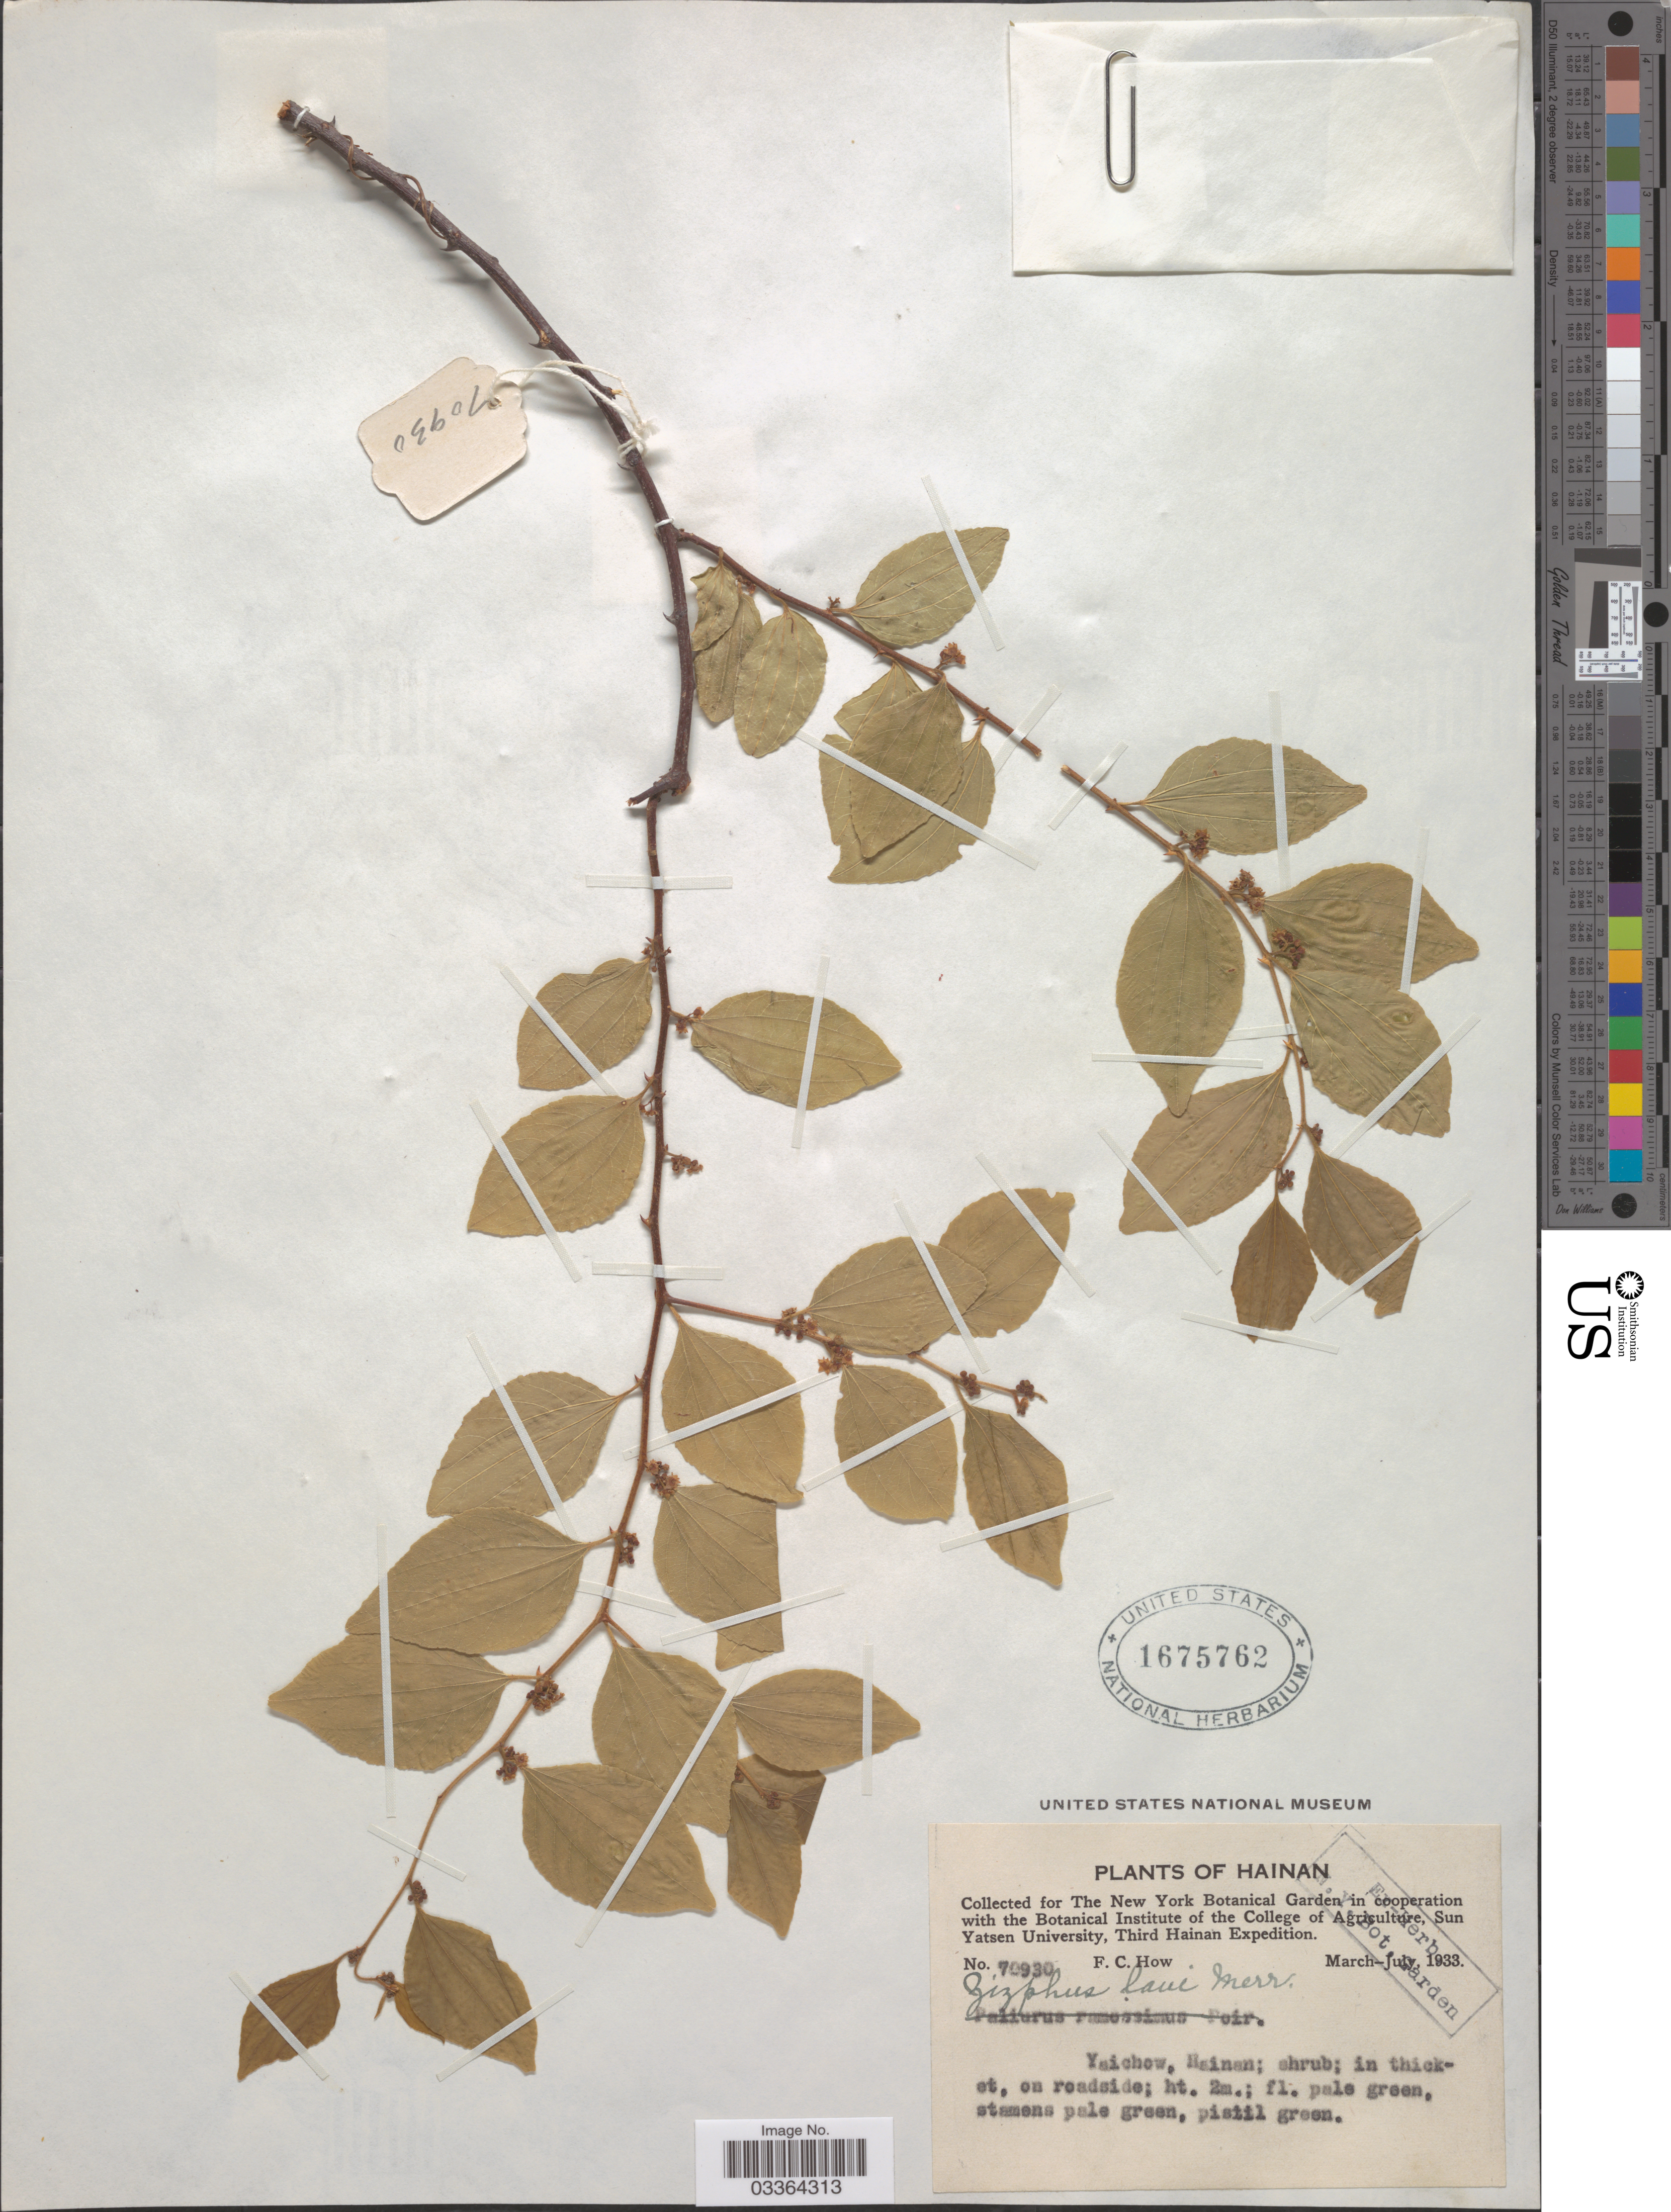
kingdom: Plantae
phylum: Tracheophyta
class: Magnoliopsida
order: Rosales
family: Rhamnaceae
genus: Ziziphus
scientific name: Ziziphus laui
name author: Merr.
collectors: F. C. How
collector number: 70930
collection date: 1933-03/1933-07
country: China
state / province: Hainan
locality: Yaichow.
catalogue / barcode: US 1675762